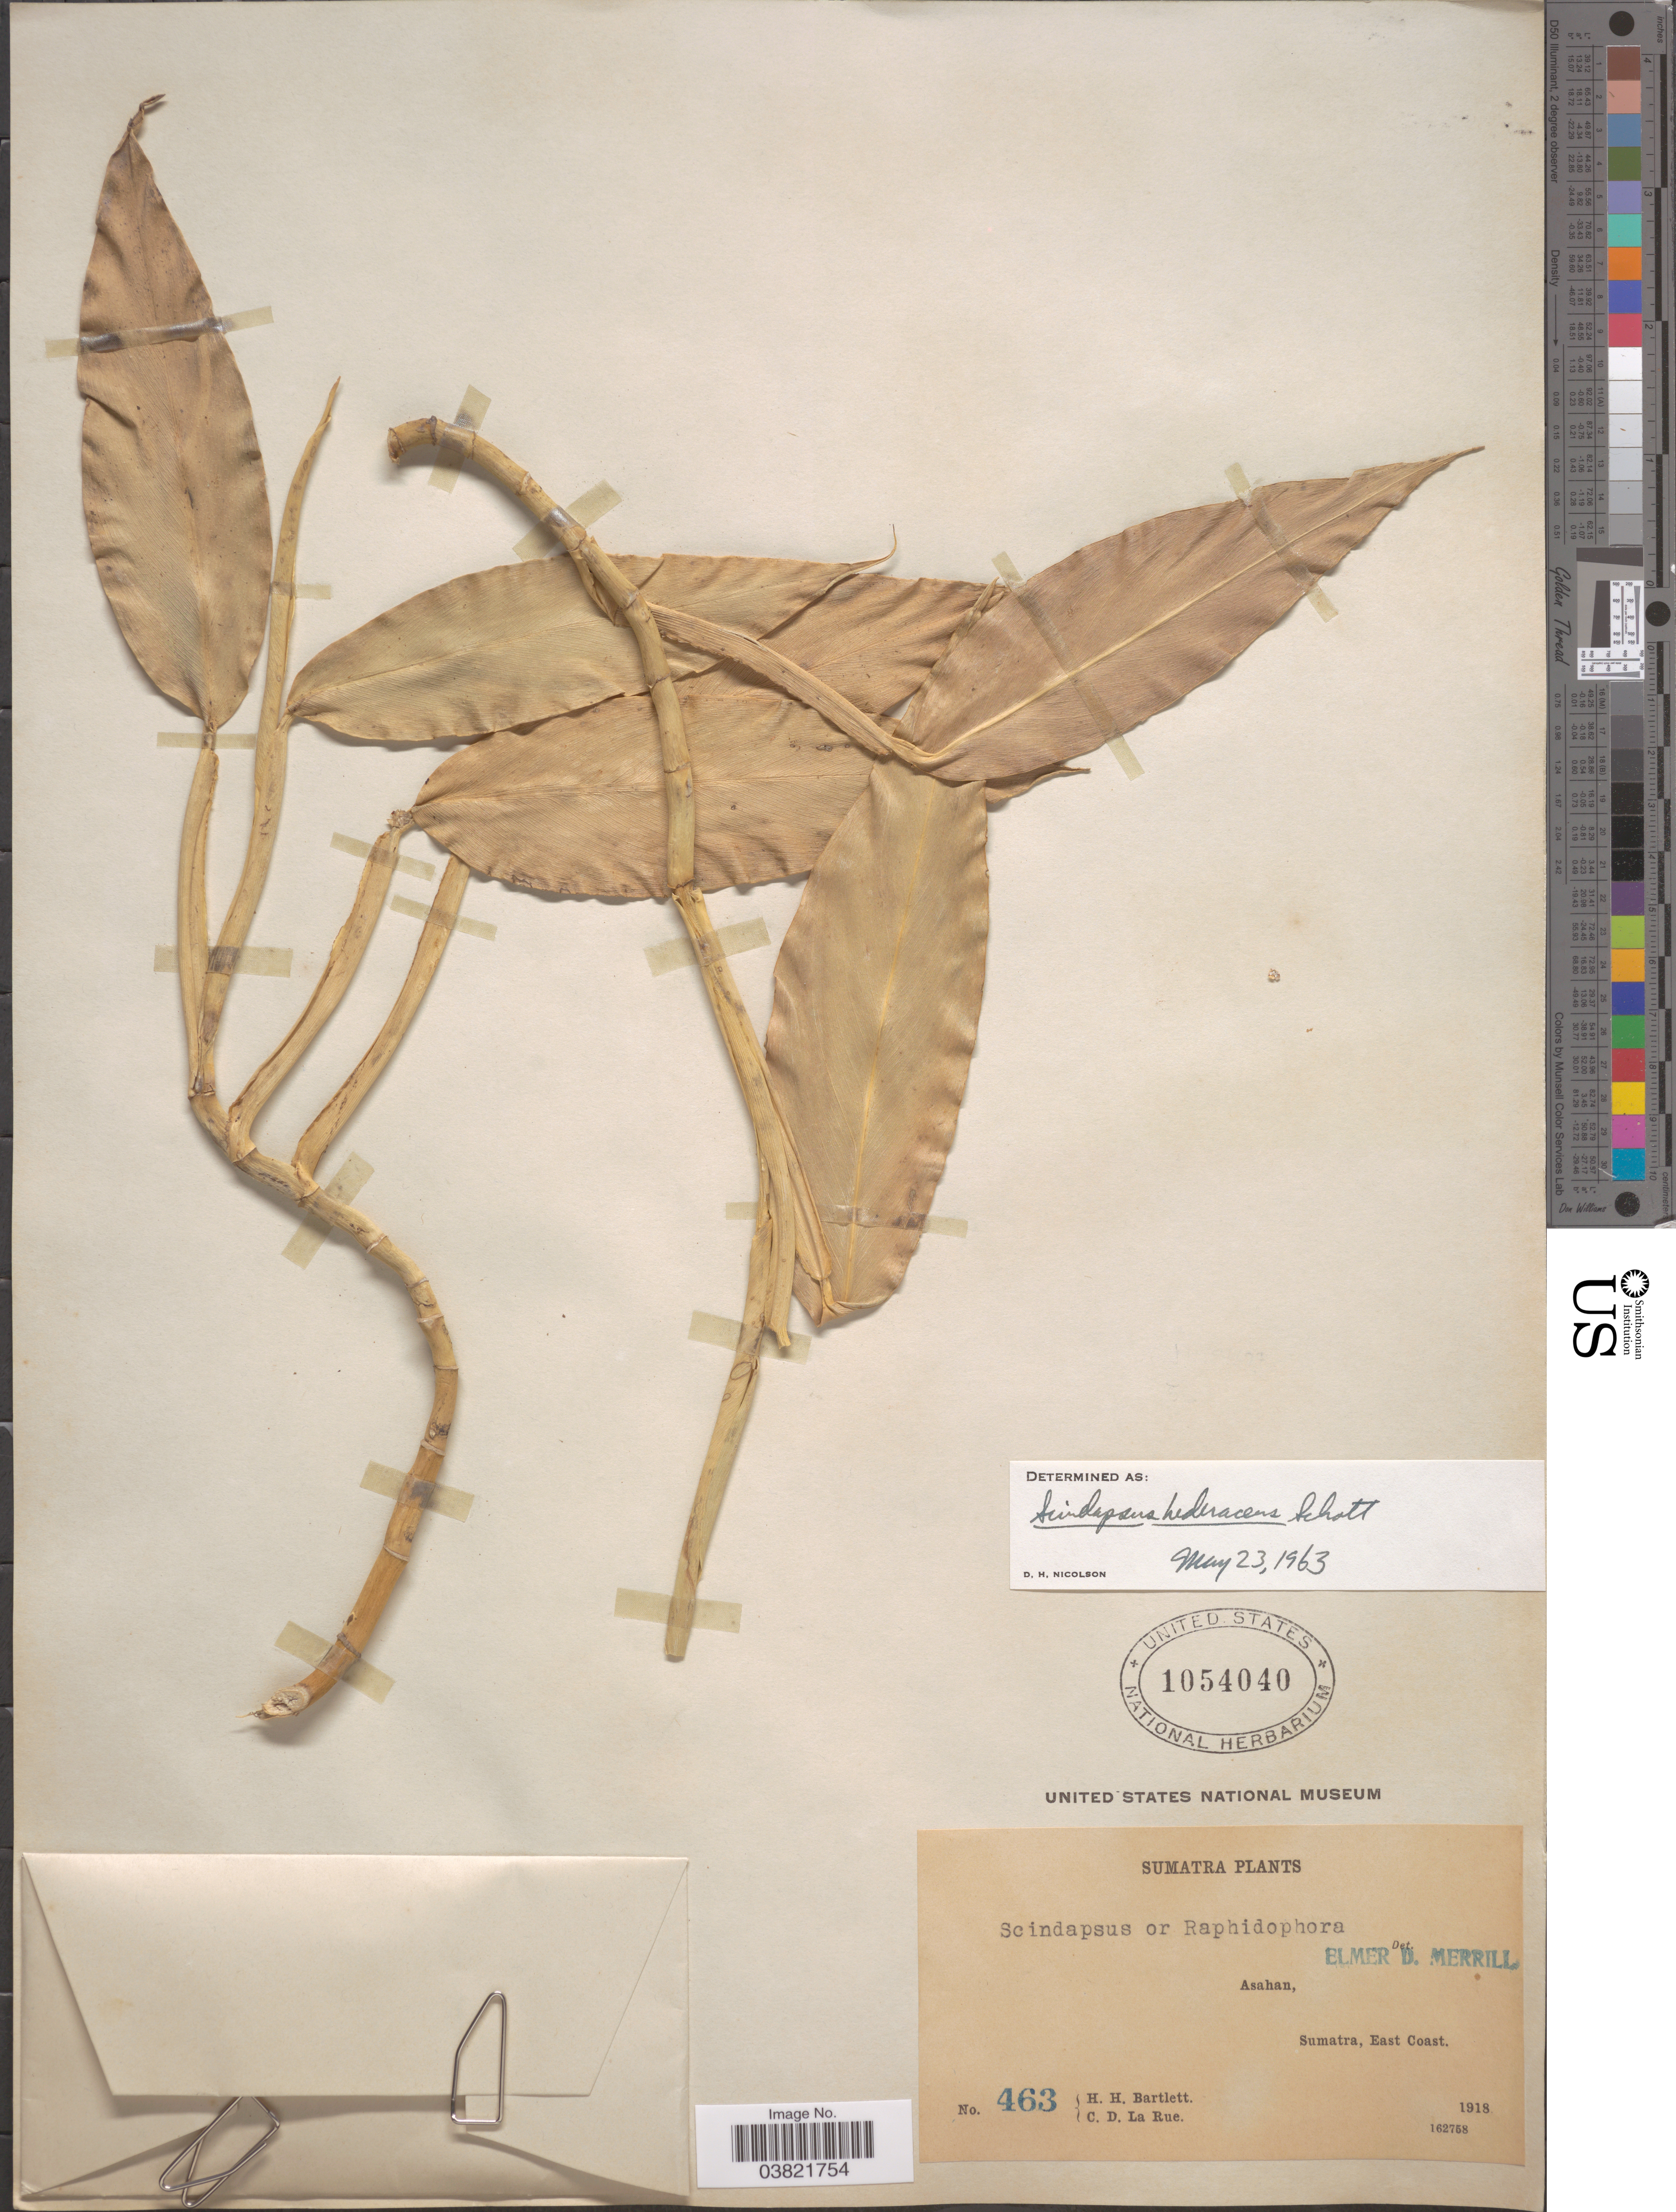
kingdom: Plantae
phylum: Tracheophyta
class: Liliopsida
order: Alismatales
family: Araceae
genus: Scindapsus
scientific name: Scindapsus hederaceus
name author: Miq.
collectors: H. H. Bartlett & C. La Rue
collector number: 463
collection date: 1918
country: Indonesia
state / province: Sumatra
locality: Asahan, Sumatra, East Coast.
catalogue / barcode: US 1054040